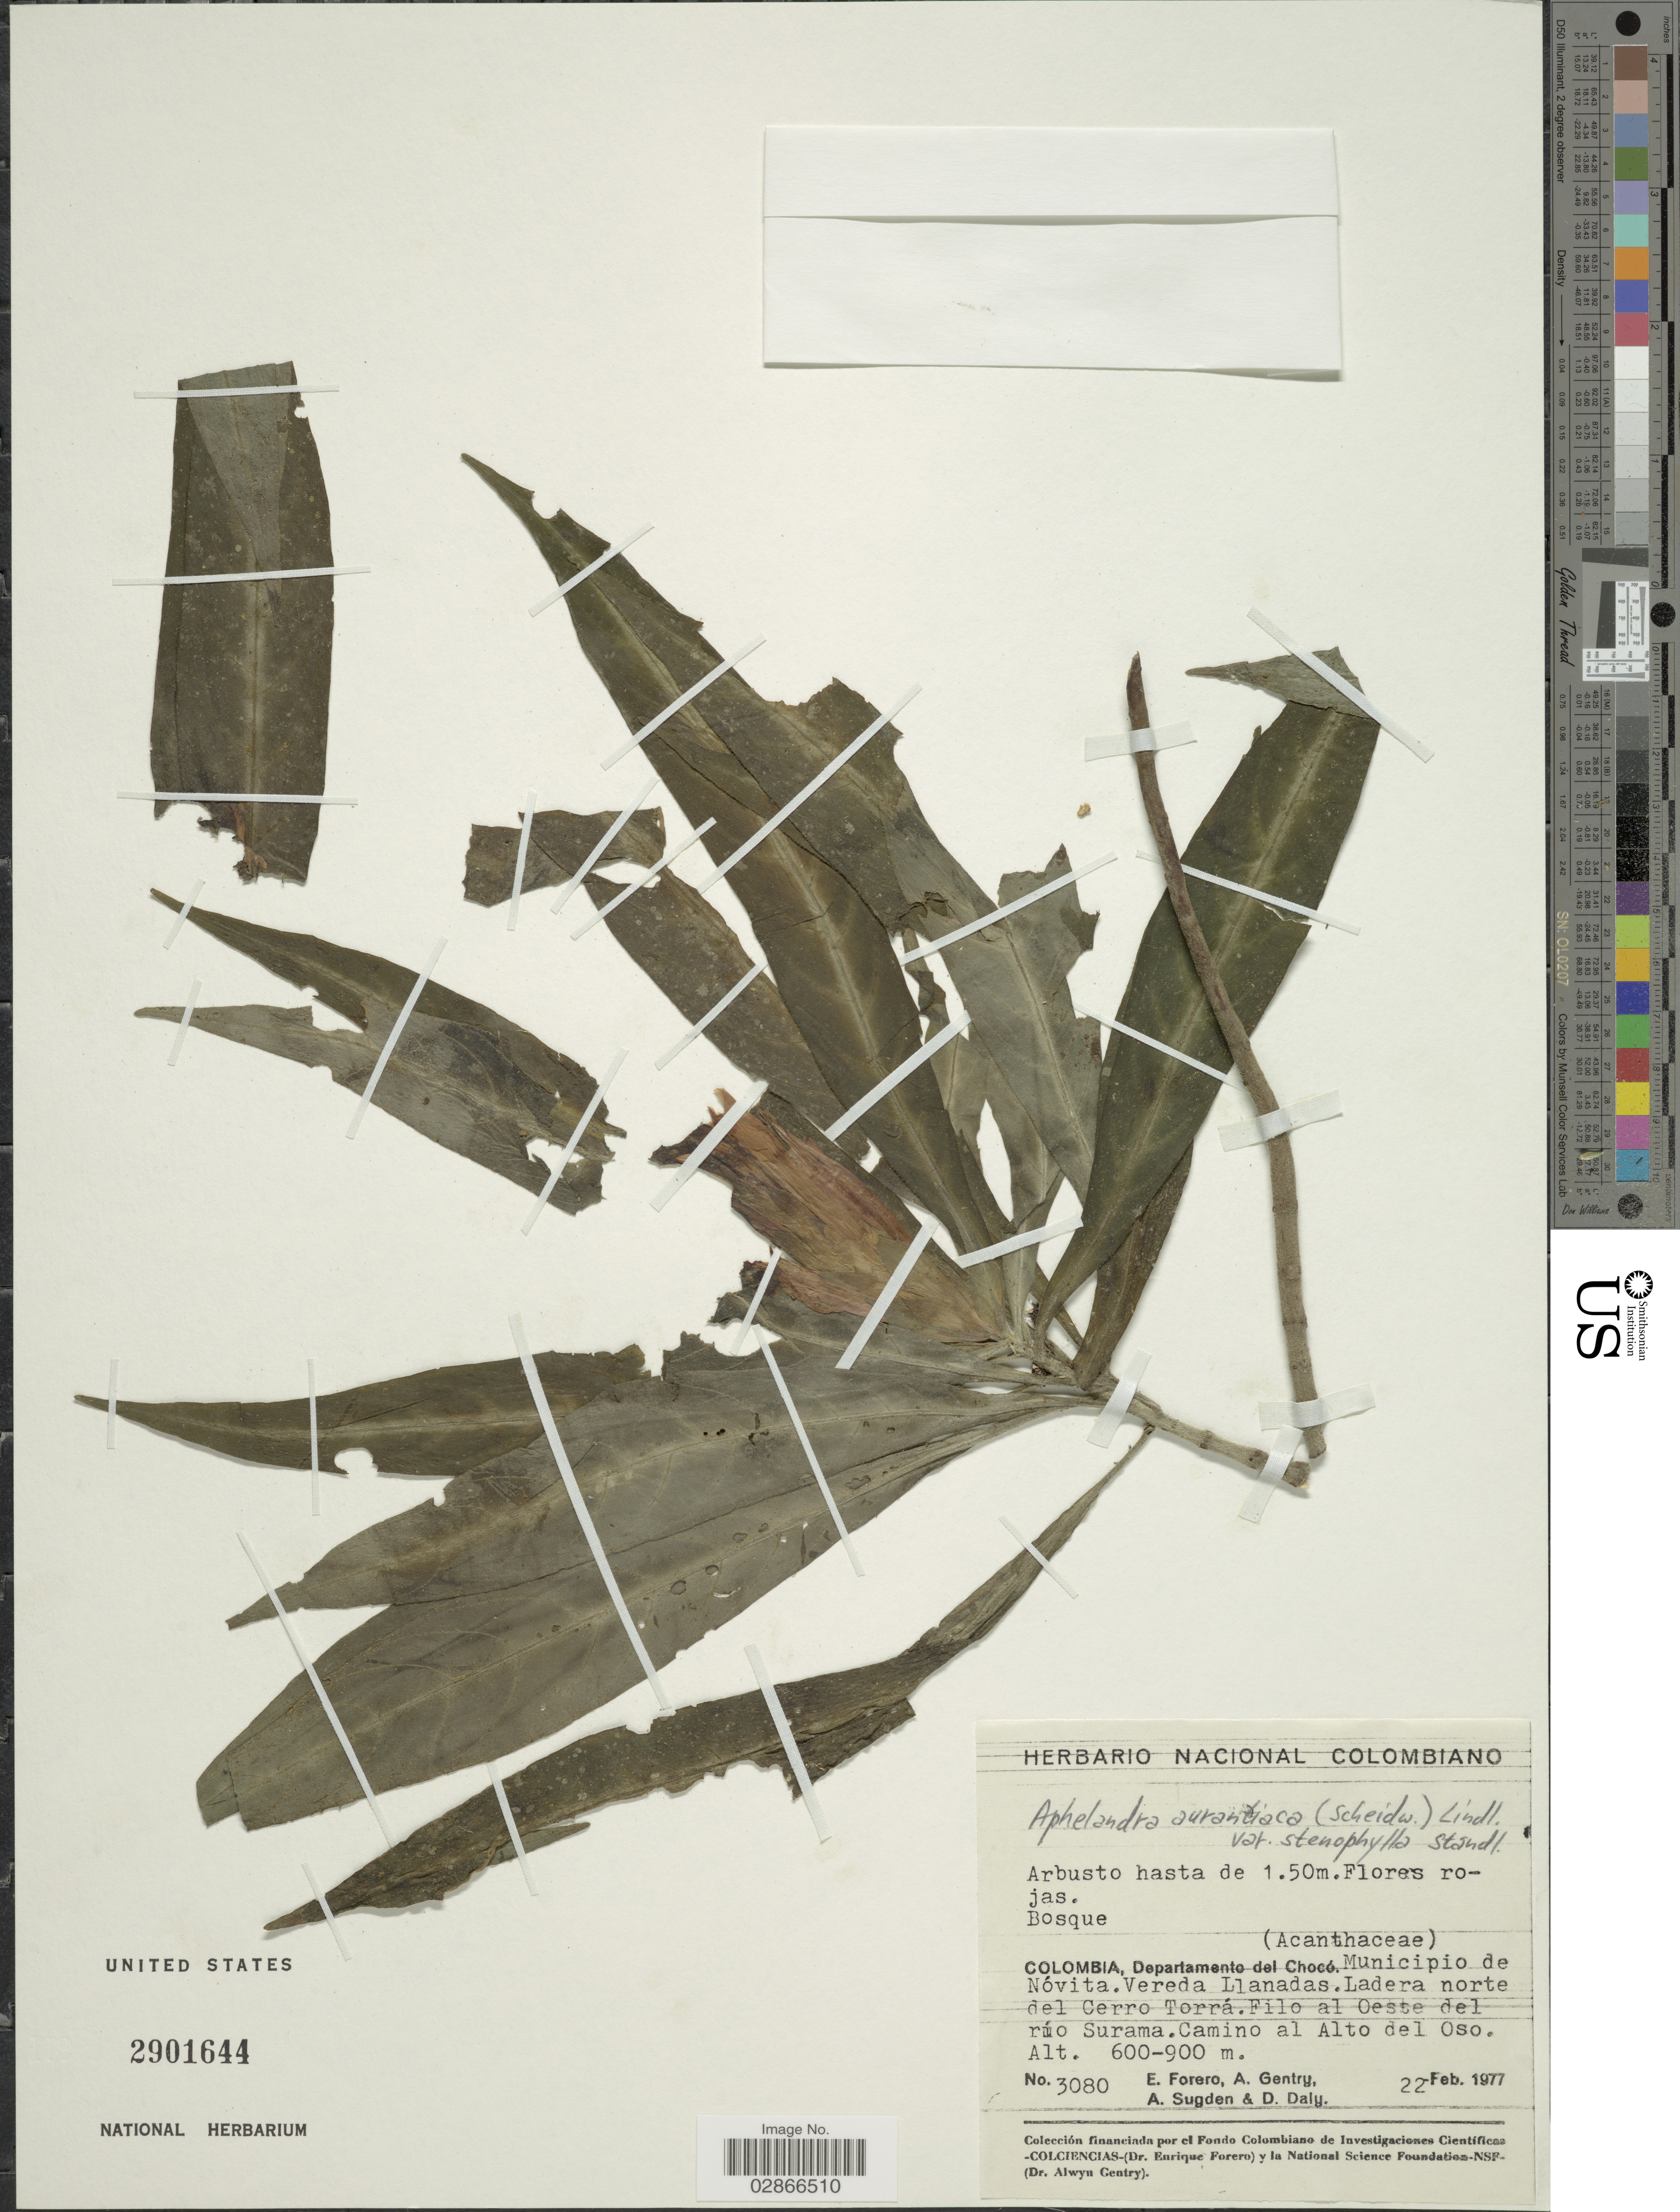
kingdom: Plantae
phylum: Tracheophyta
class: Magnoliopsida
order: Lamiales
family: Acanthaceae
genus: Aphelandra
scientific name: Aphelandra aurantiaca var. stenophylla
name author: Standl.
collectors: E. Forero, A. H. Gentry, A. Sugden & D. C. Daly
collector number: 3080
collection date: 1977-02-22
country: Colombia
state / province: Chocó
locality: Departamento del Chocó. Municipio de Nóvita. Vereda Llanadas. Ladera norte del Cerro Torrá. Filo al Oeste del río Surama, Camino al Alto del Oso.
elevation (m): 600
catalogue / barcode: US 2901644